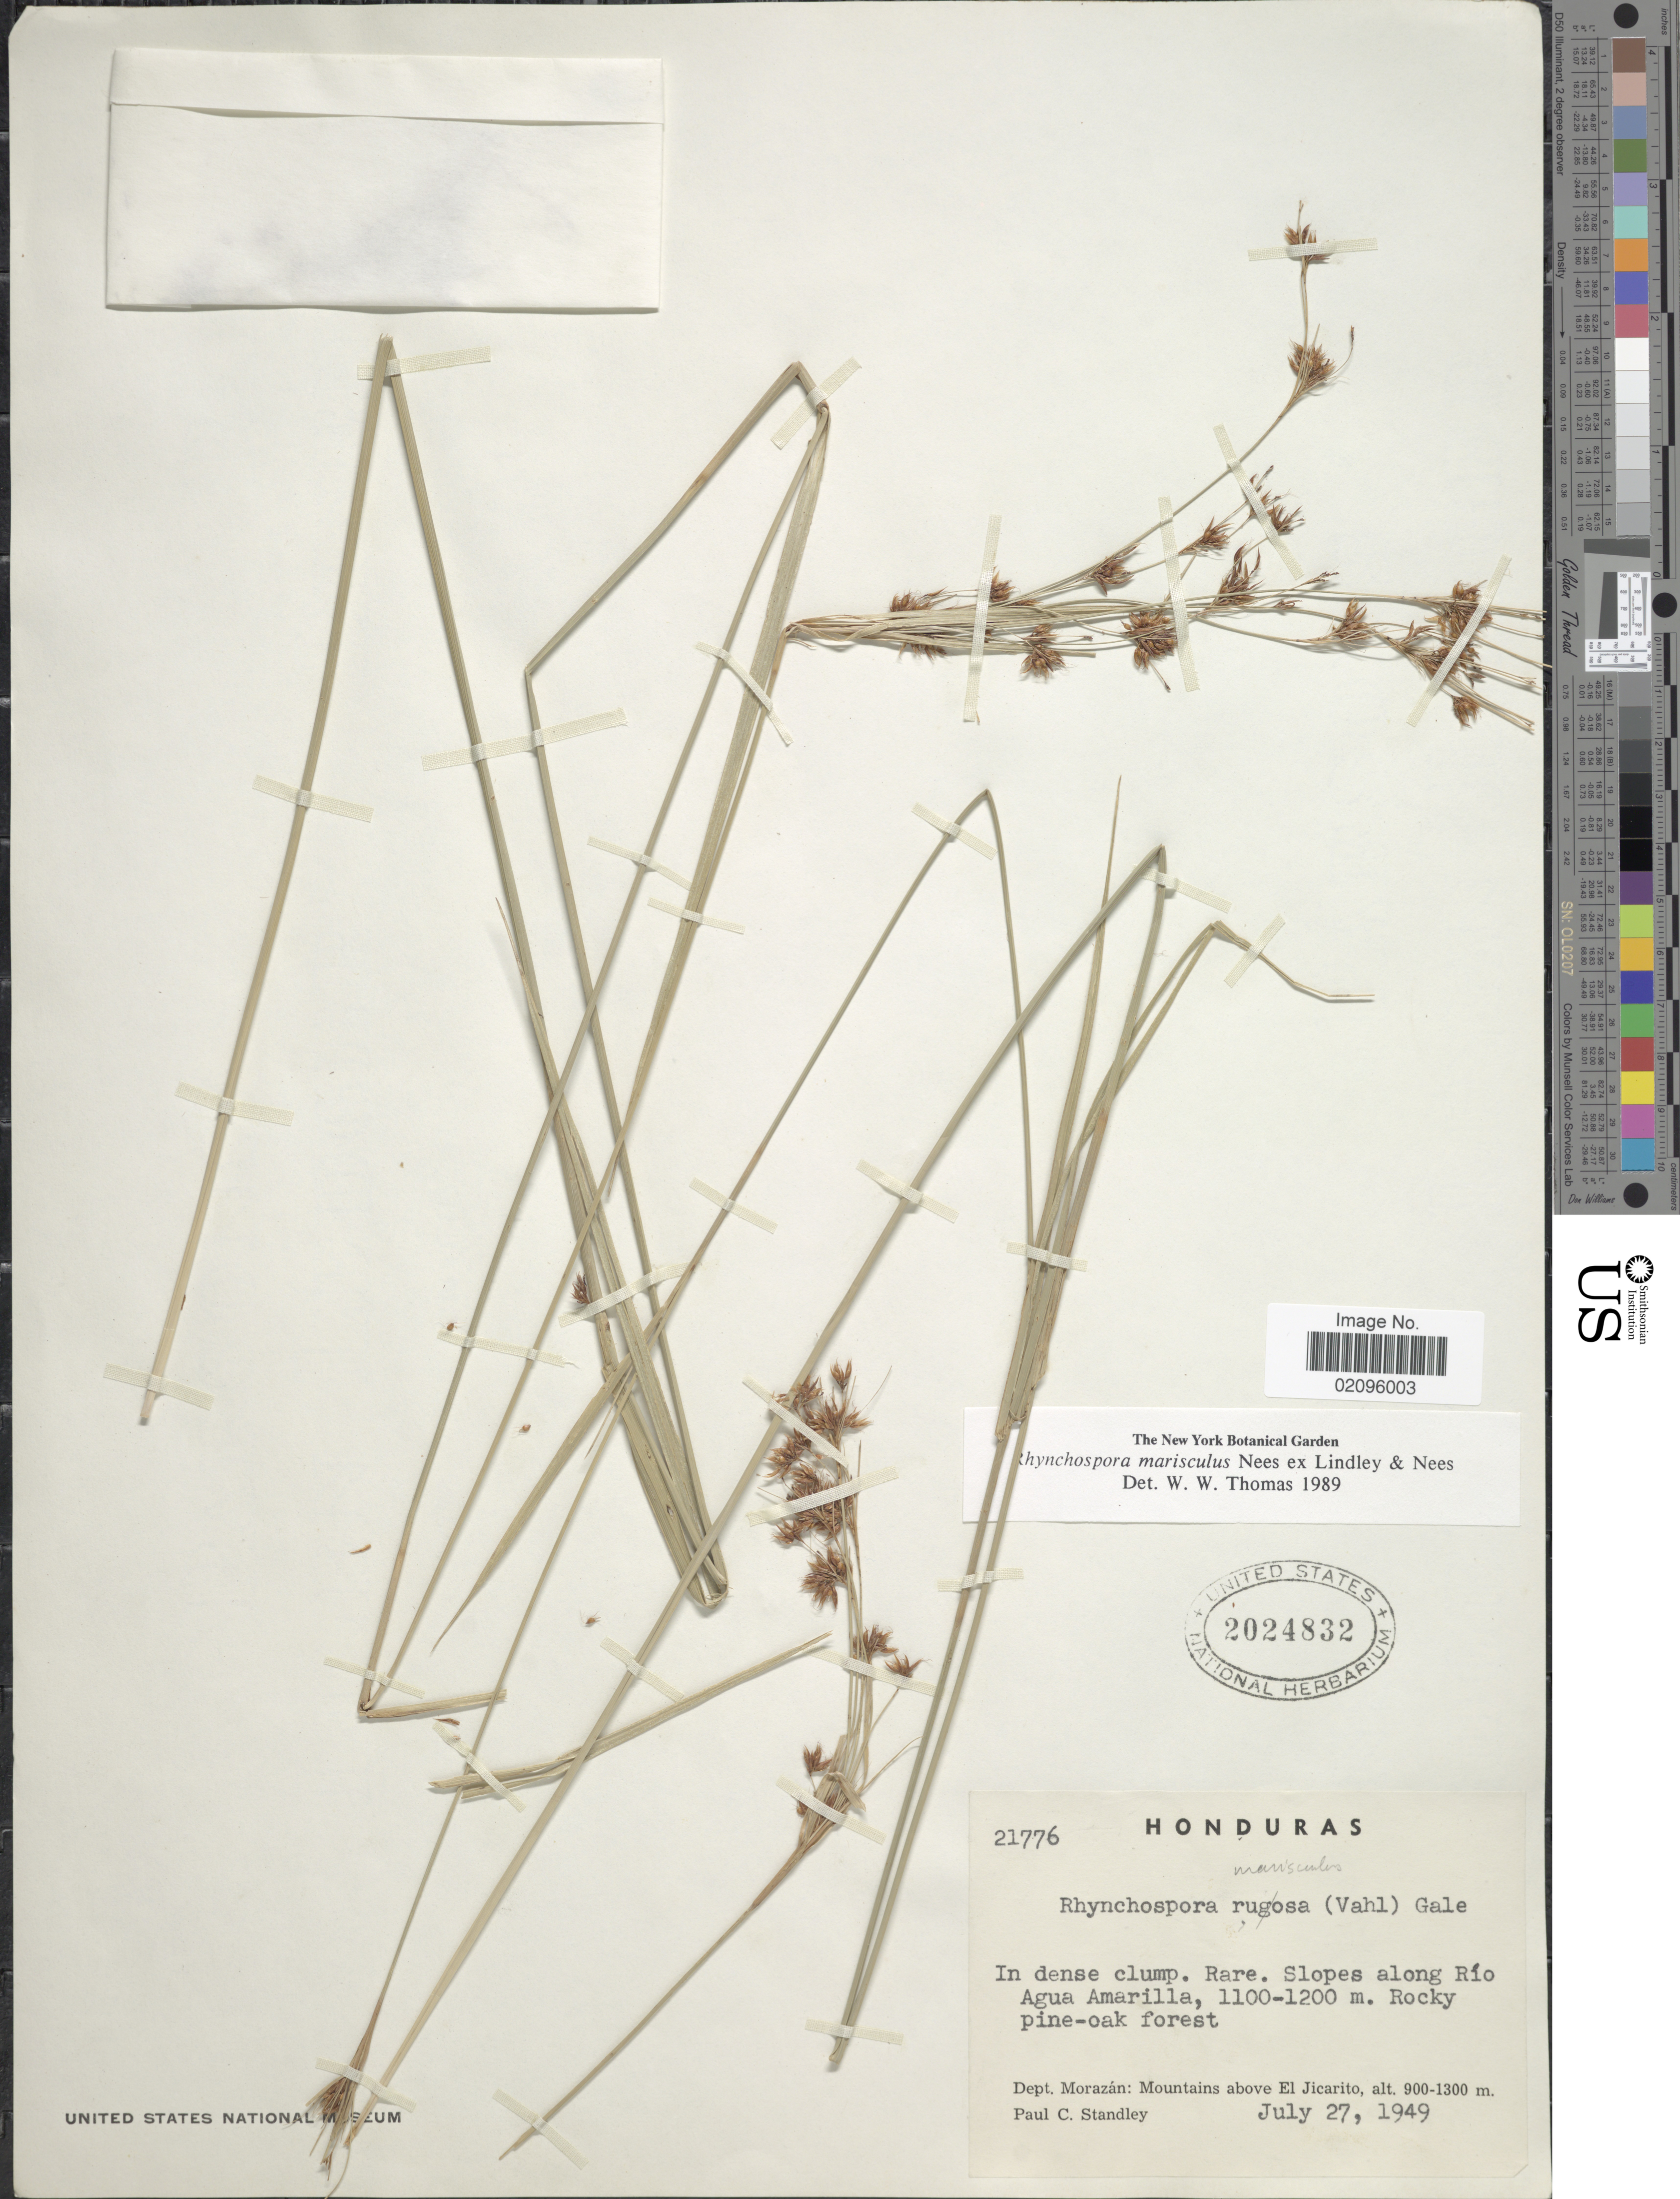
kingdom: Plantae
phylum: Tracheophyta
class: Liliopsida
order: Poales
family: Cyperaceae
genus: Rhynchospora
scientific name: Rhynchospora marisculus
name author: Lindl. & Nees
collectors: P. C. Standley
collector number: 21776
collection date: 1949-07-27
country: Honduras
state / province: Fco. Morazán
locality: Slopes along Rio Agua Amarilla, rocky pine-oak forest, Dept. Morazan: Mountains above El Jicarito.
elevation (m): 900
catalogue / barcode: US 2024832